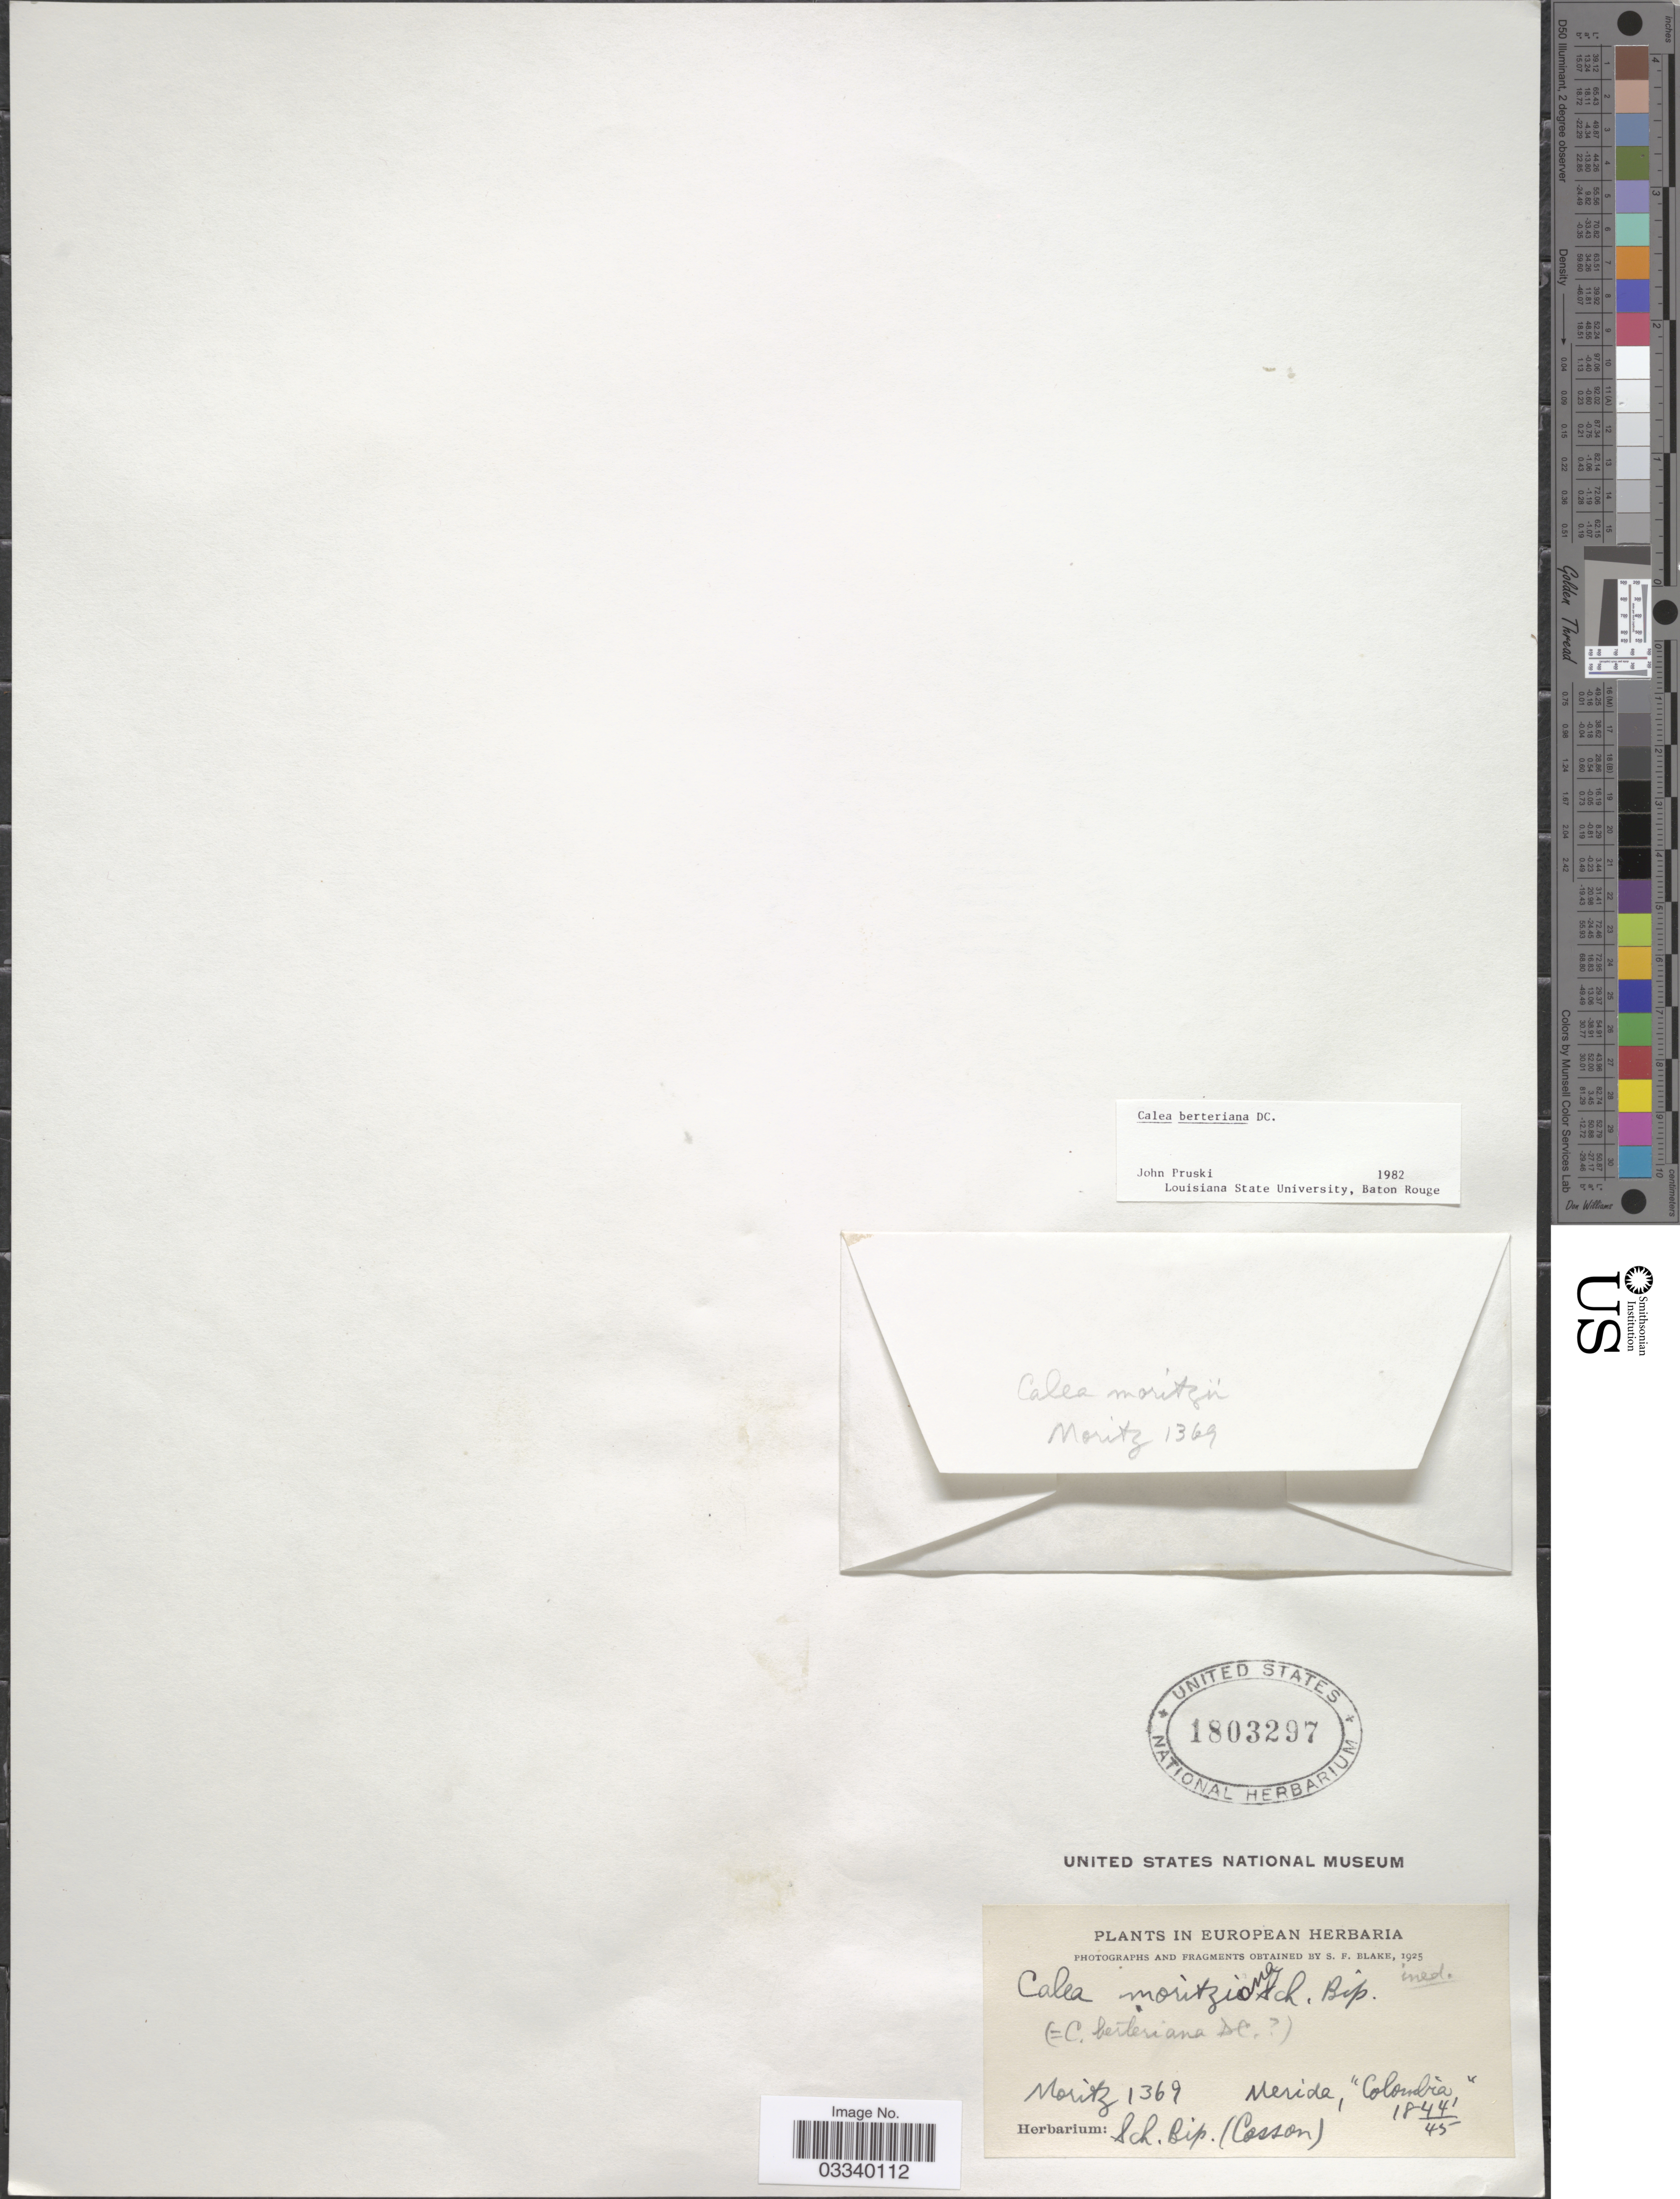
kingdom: Plantae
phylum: Tracheophyta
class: Magnoliopsida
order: Asterales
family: Asteraceae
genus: Calea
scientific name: Calea berteriana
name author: DC.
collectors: Moritz, --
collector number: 1369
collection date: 1844/1845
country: Colombia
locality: Merida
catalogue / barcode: US 1803297